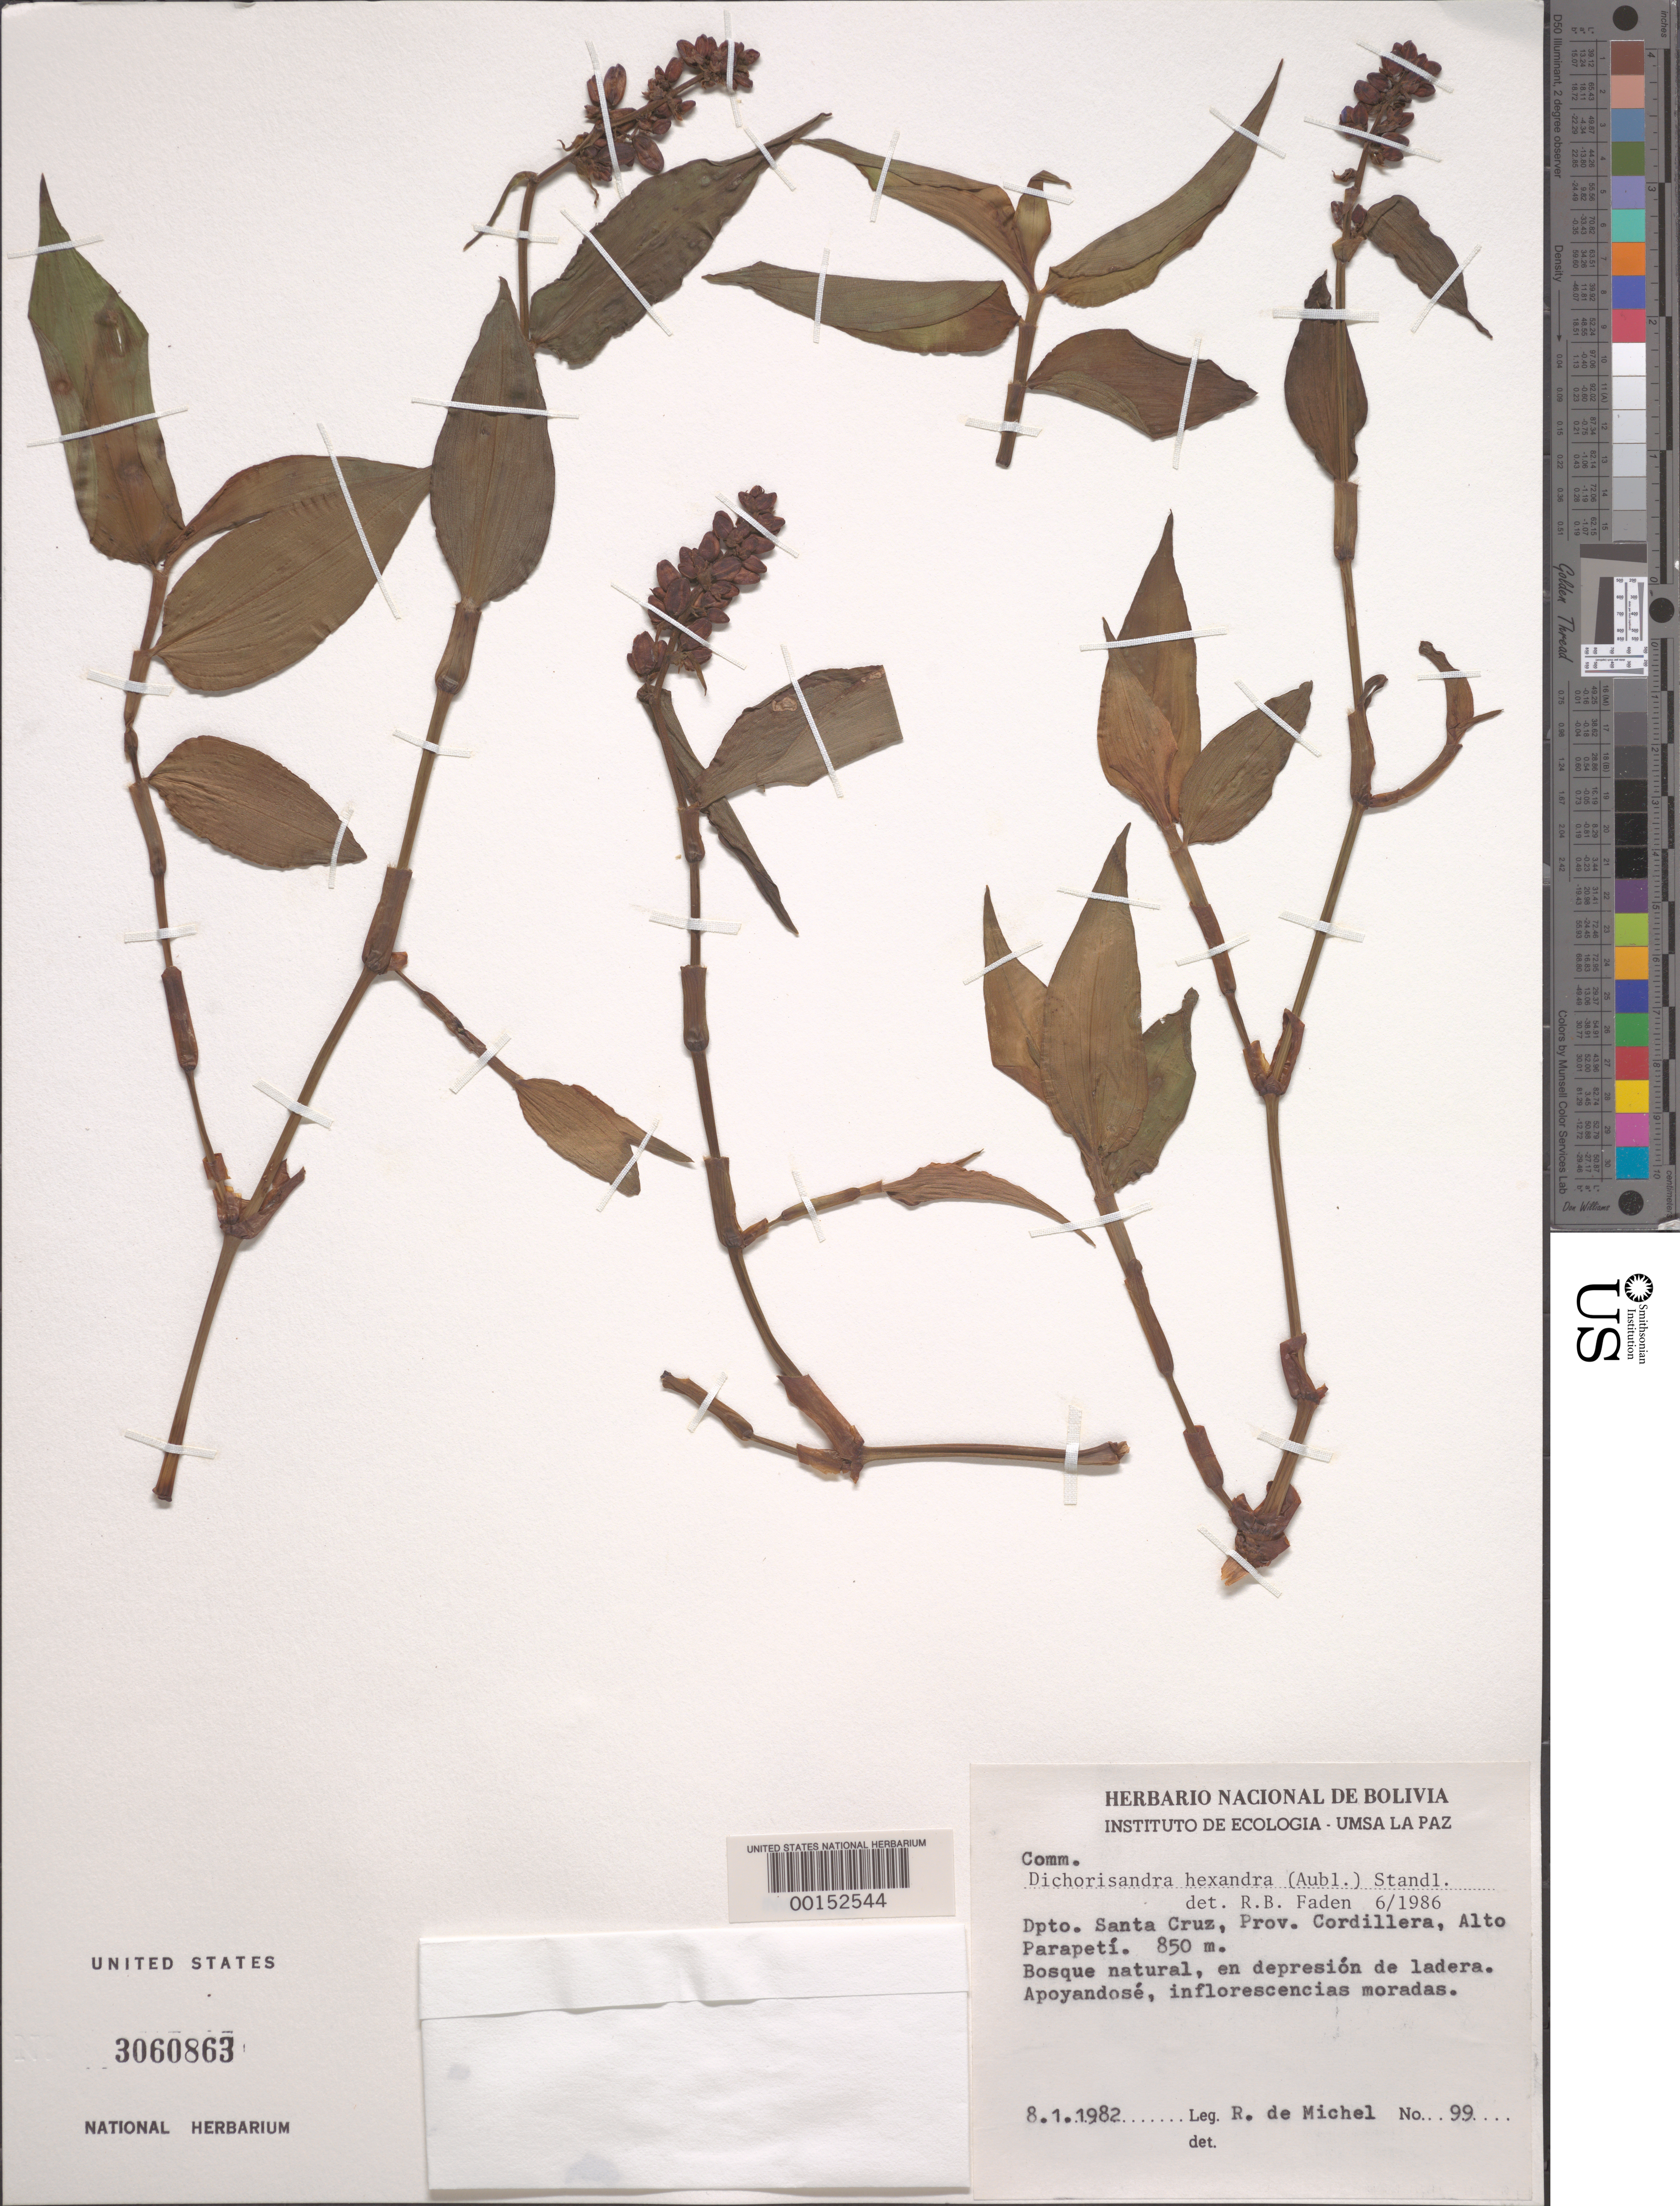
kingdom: Plantae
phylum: Tracheophyta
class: Liliopsida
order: Commelinales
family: Commelinaceae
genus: Dichorisandra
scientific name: Dichorisandra hexandra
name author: (Aubl.) Standl.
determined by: Faden, Robert B., (US), Smithsonian Institution - National Museum of Natural History (UNITED STATES)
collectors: R. d. Michel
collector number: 99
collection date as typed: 08 Jan 1982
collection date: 1982-01-08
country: Bolivia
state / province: Santa Cruz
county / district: Cordillera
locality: Alto Parapeti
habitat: Slope, forest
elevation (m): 850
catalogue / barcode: US 3060863